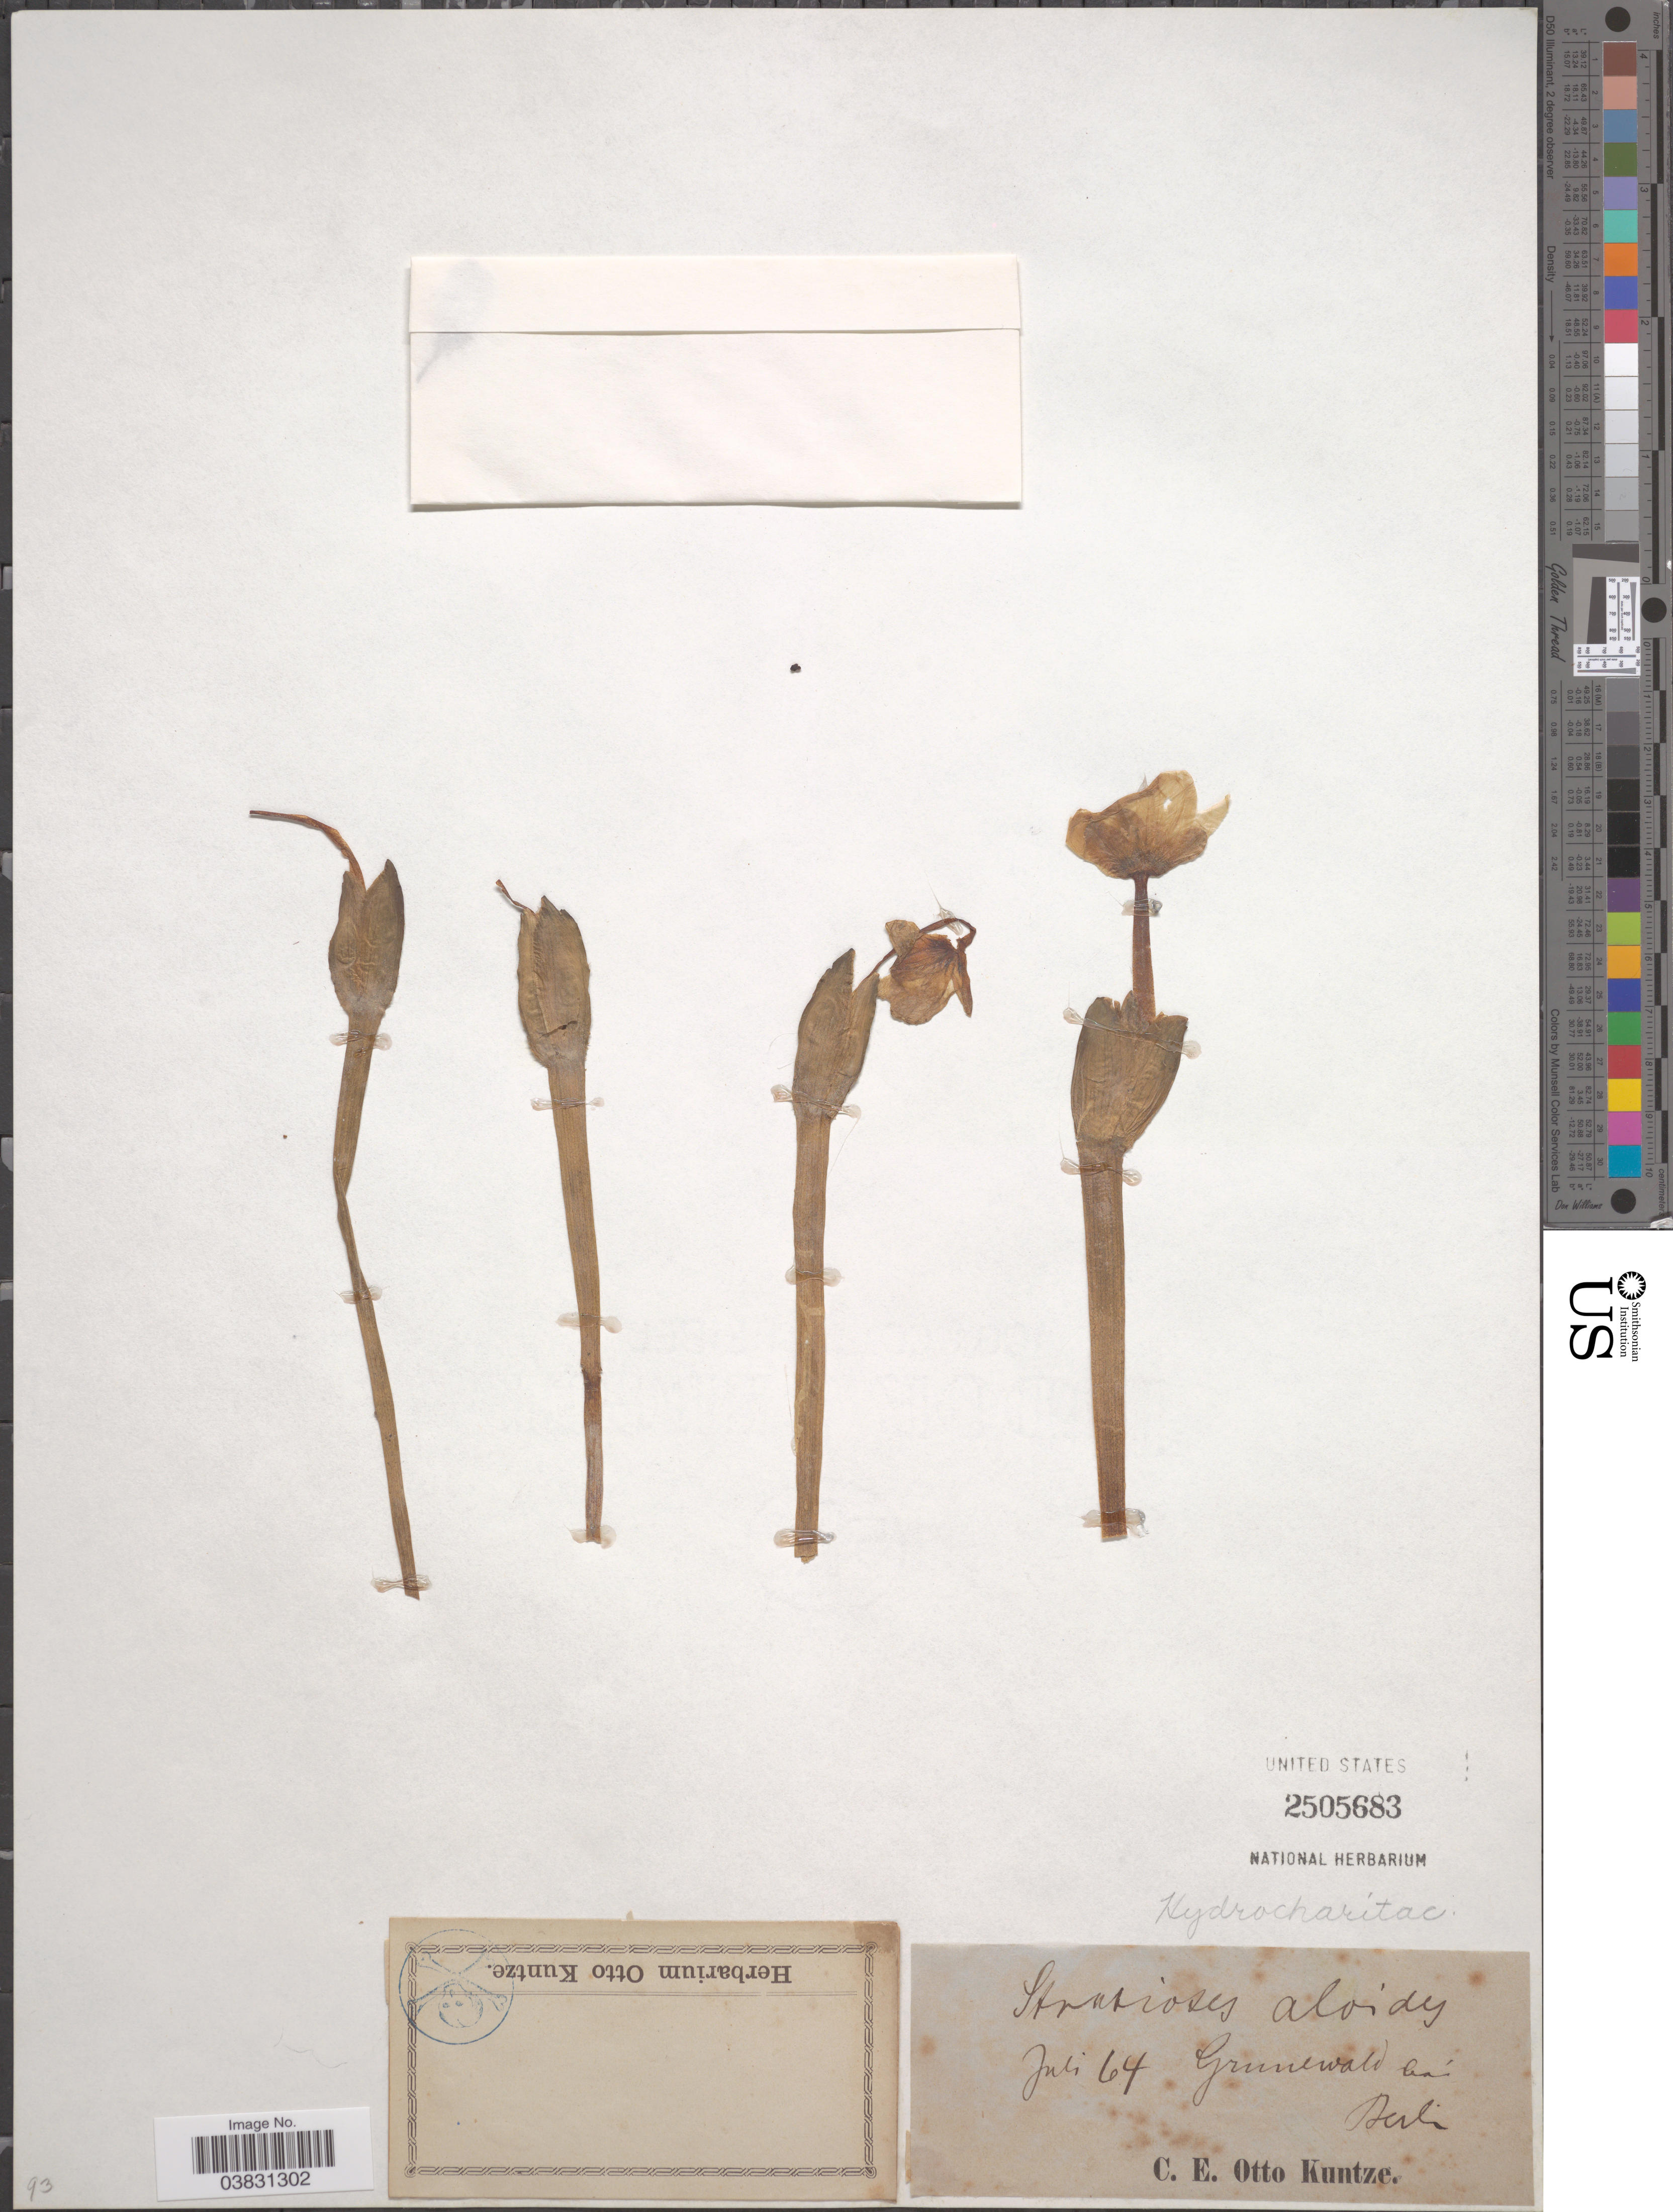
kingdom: Plantae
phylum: Tracheophyta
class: Liliopsida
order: Alismatales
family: Hydrocharitaceae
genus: Stratiotes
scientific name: Stratiotes aloides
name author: L.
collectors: C.E.O. Kuntze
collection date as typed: Transcribed d/m/y: /7/64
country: Germany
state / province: Berlin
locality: Grunewald bai Berlin.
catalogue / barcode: US 2505683